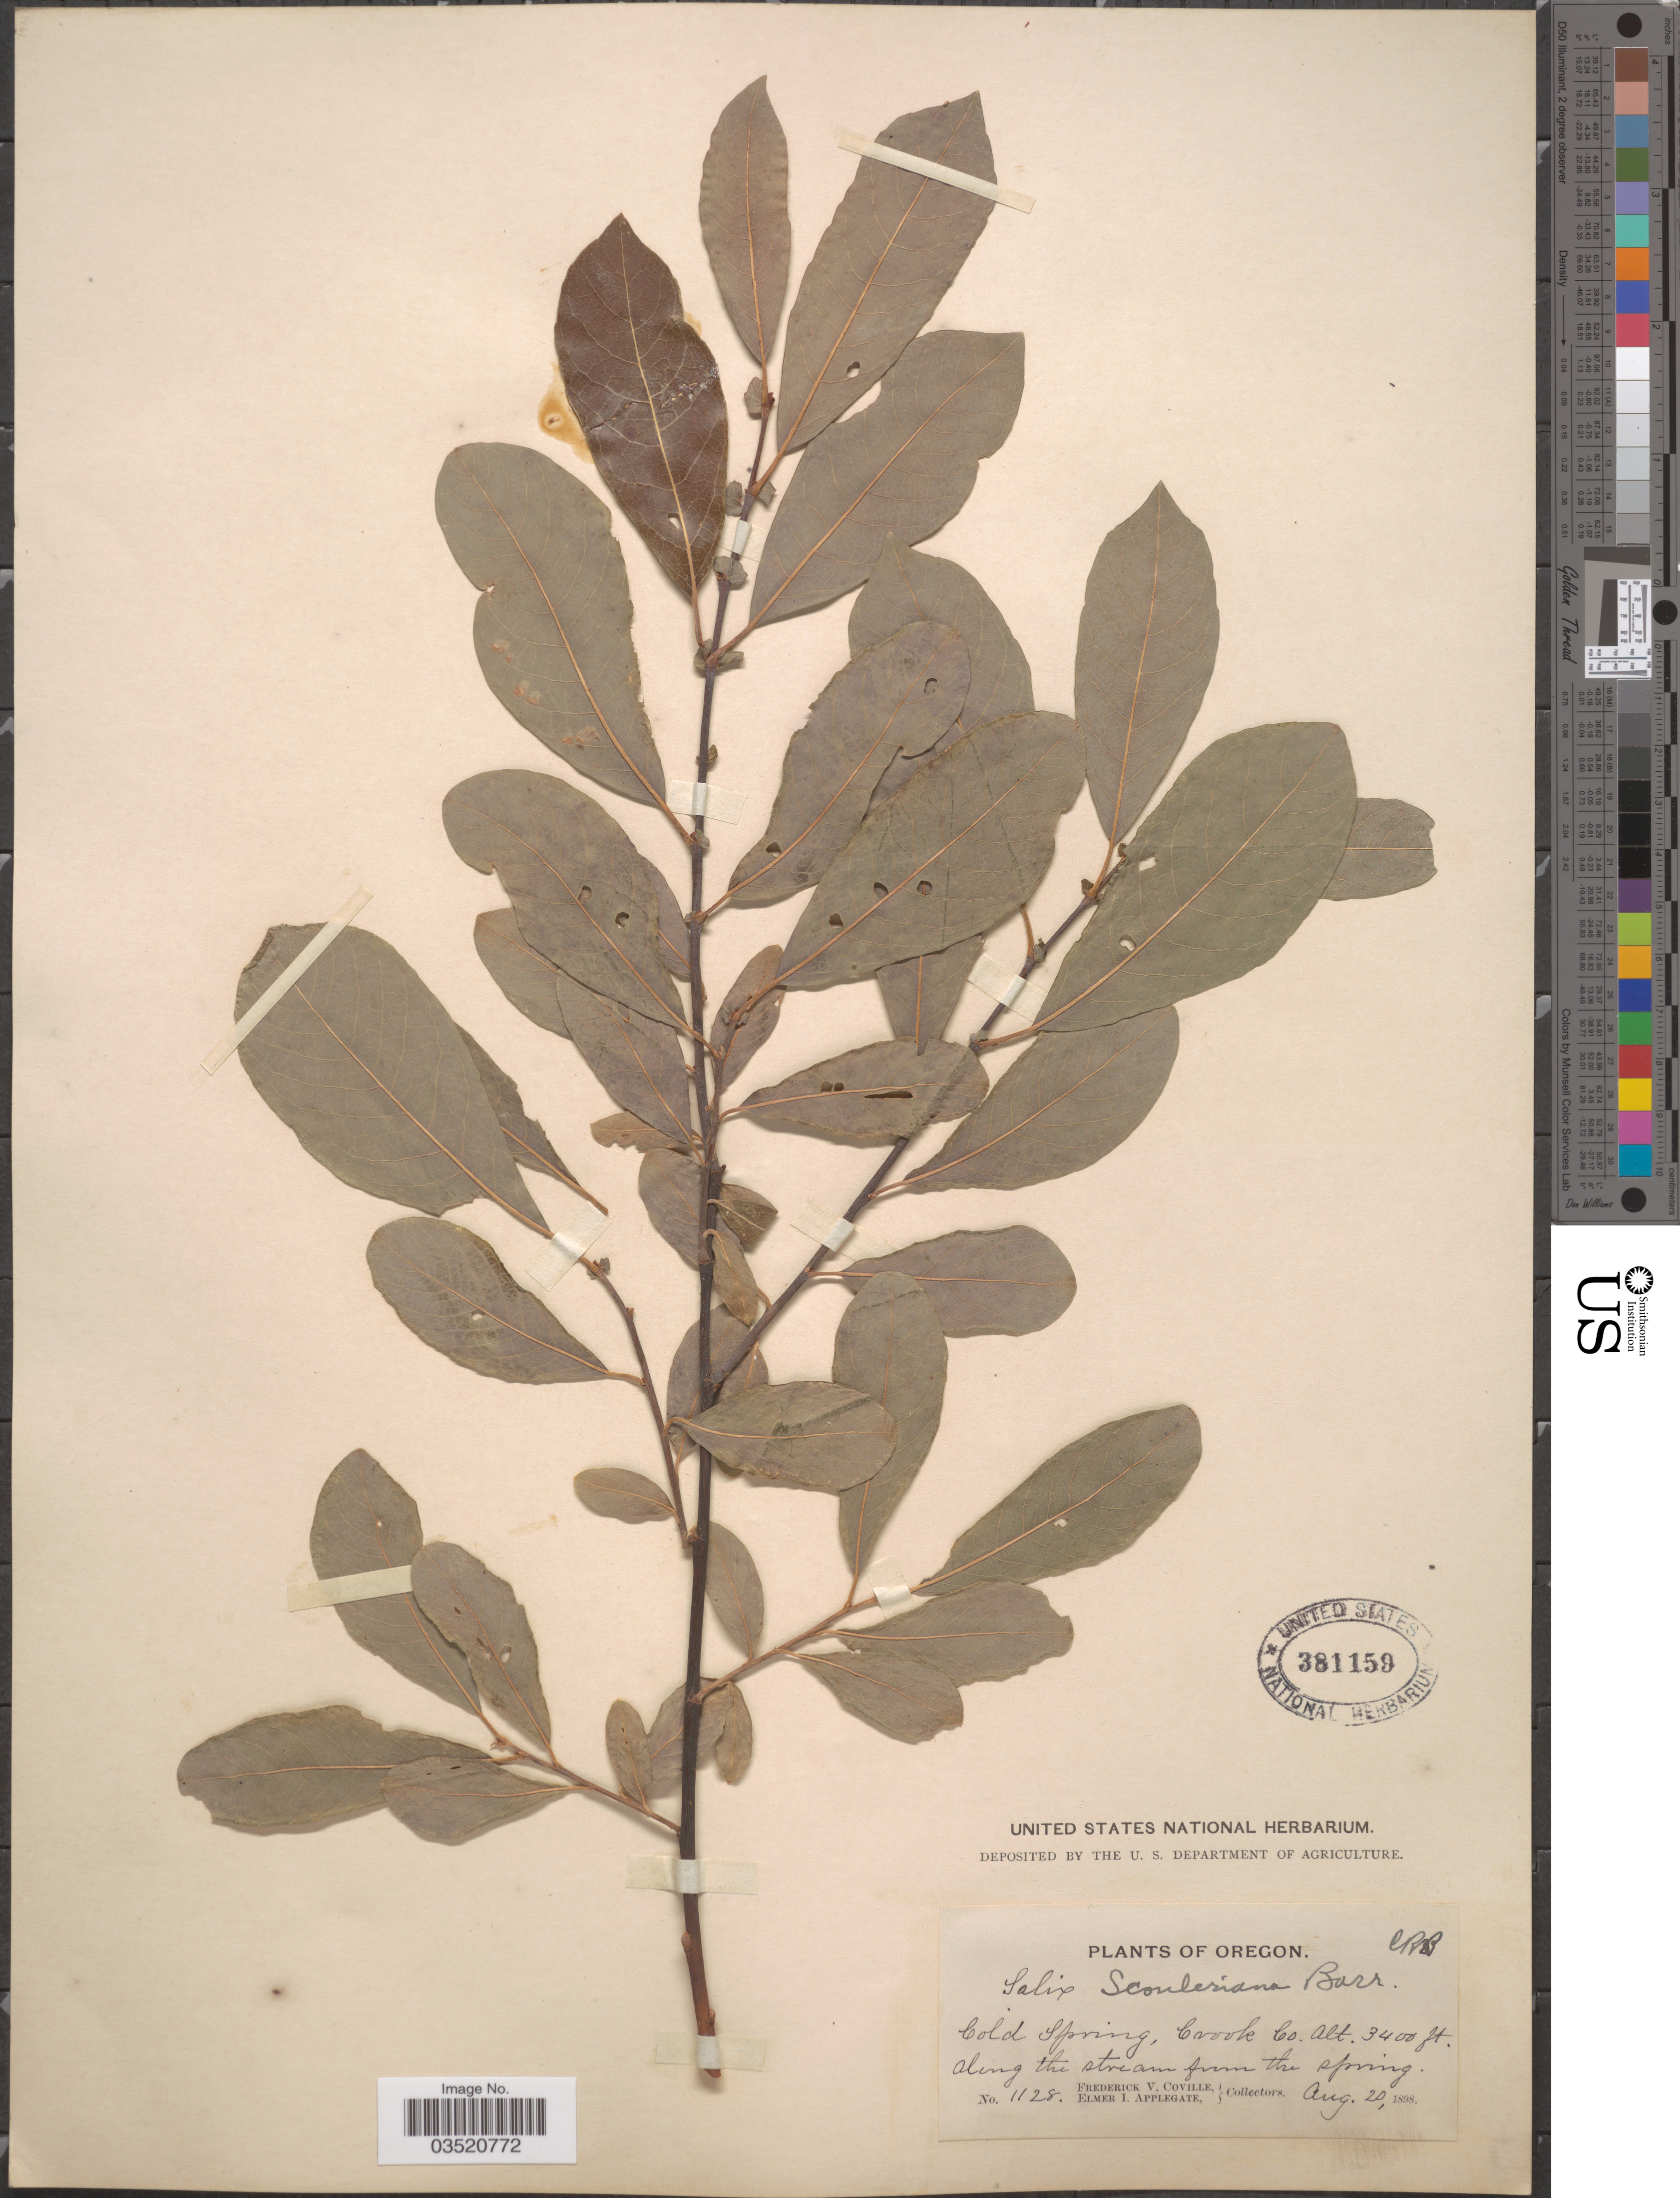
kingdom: Plantae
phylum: Tracheophyta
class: Magnoliopsida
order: Malpighiales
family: Salicaceae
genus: Salix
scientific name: Salix scouleriana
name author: Barratt ex Hook.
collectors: F. V. Coville & E. I. Applegate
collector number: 1128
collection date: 1898-08-20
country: United States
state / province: Oregon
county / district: Crook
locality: Cold Spring, Crook Co.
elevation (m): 1036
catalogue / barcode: US 381159